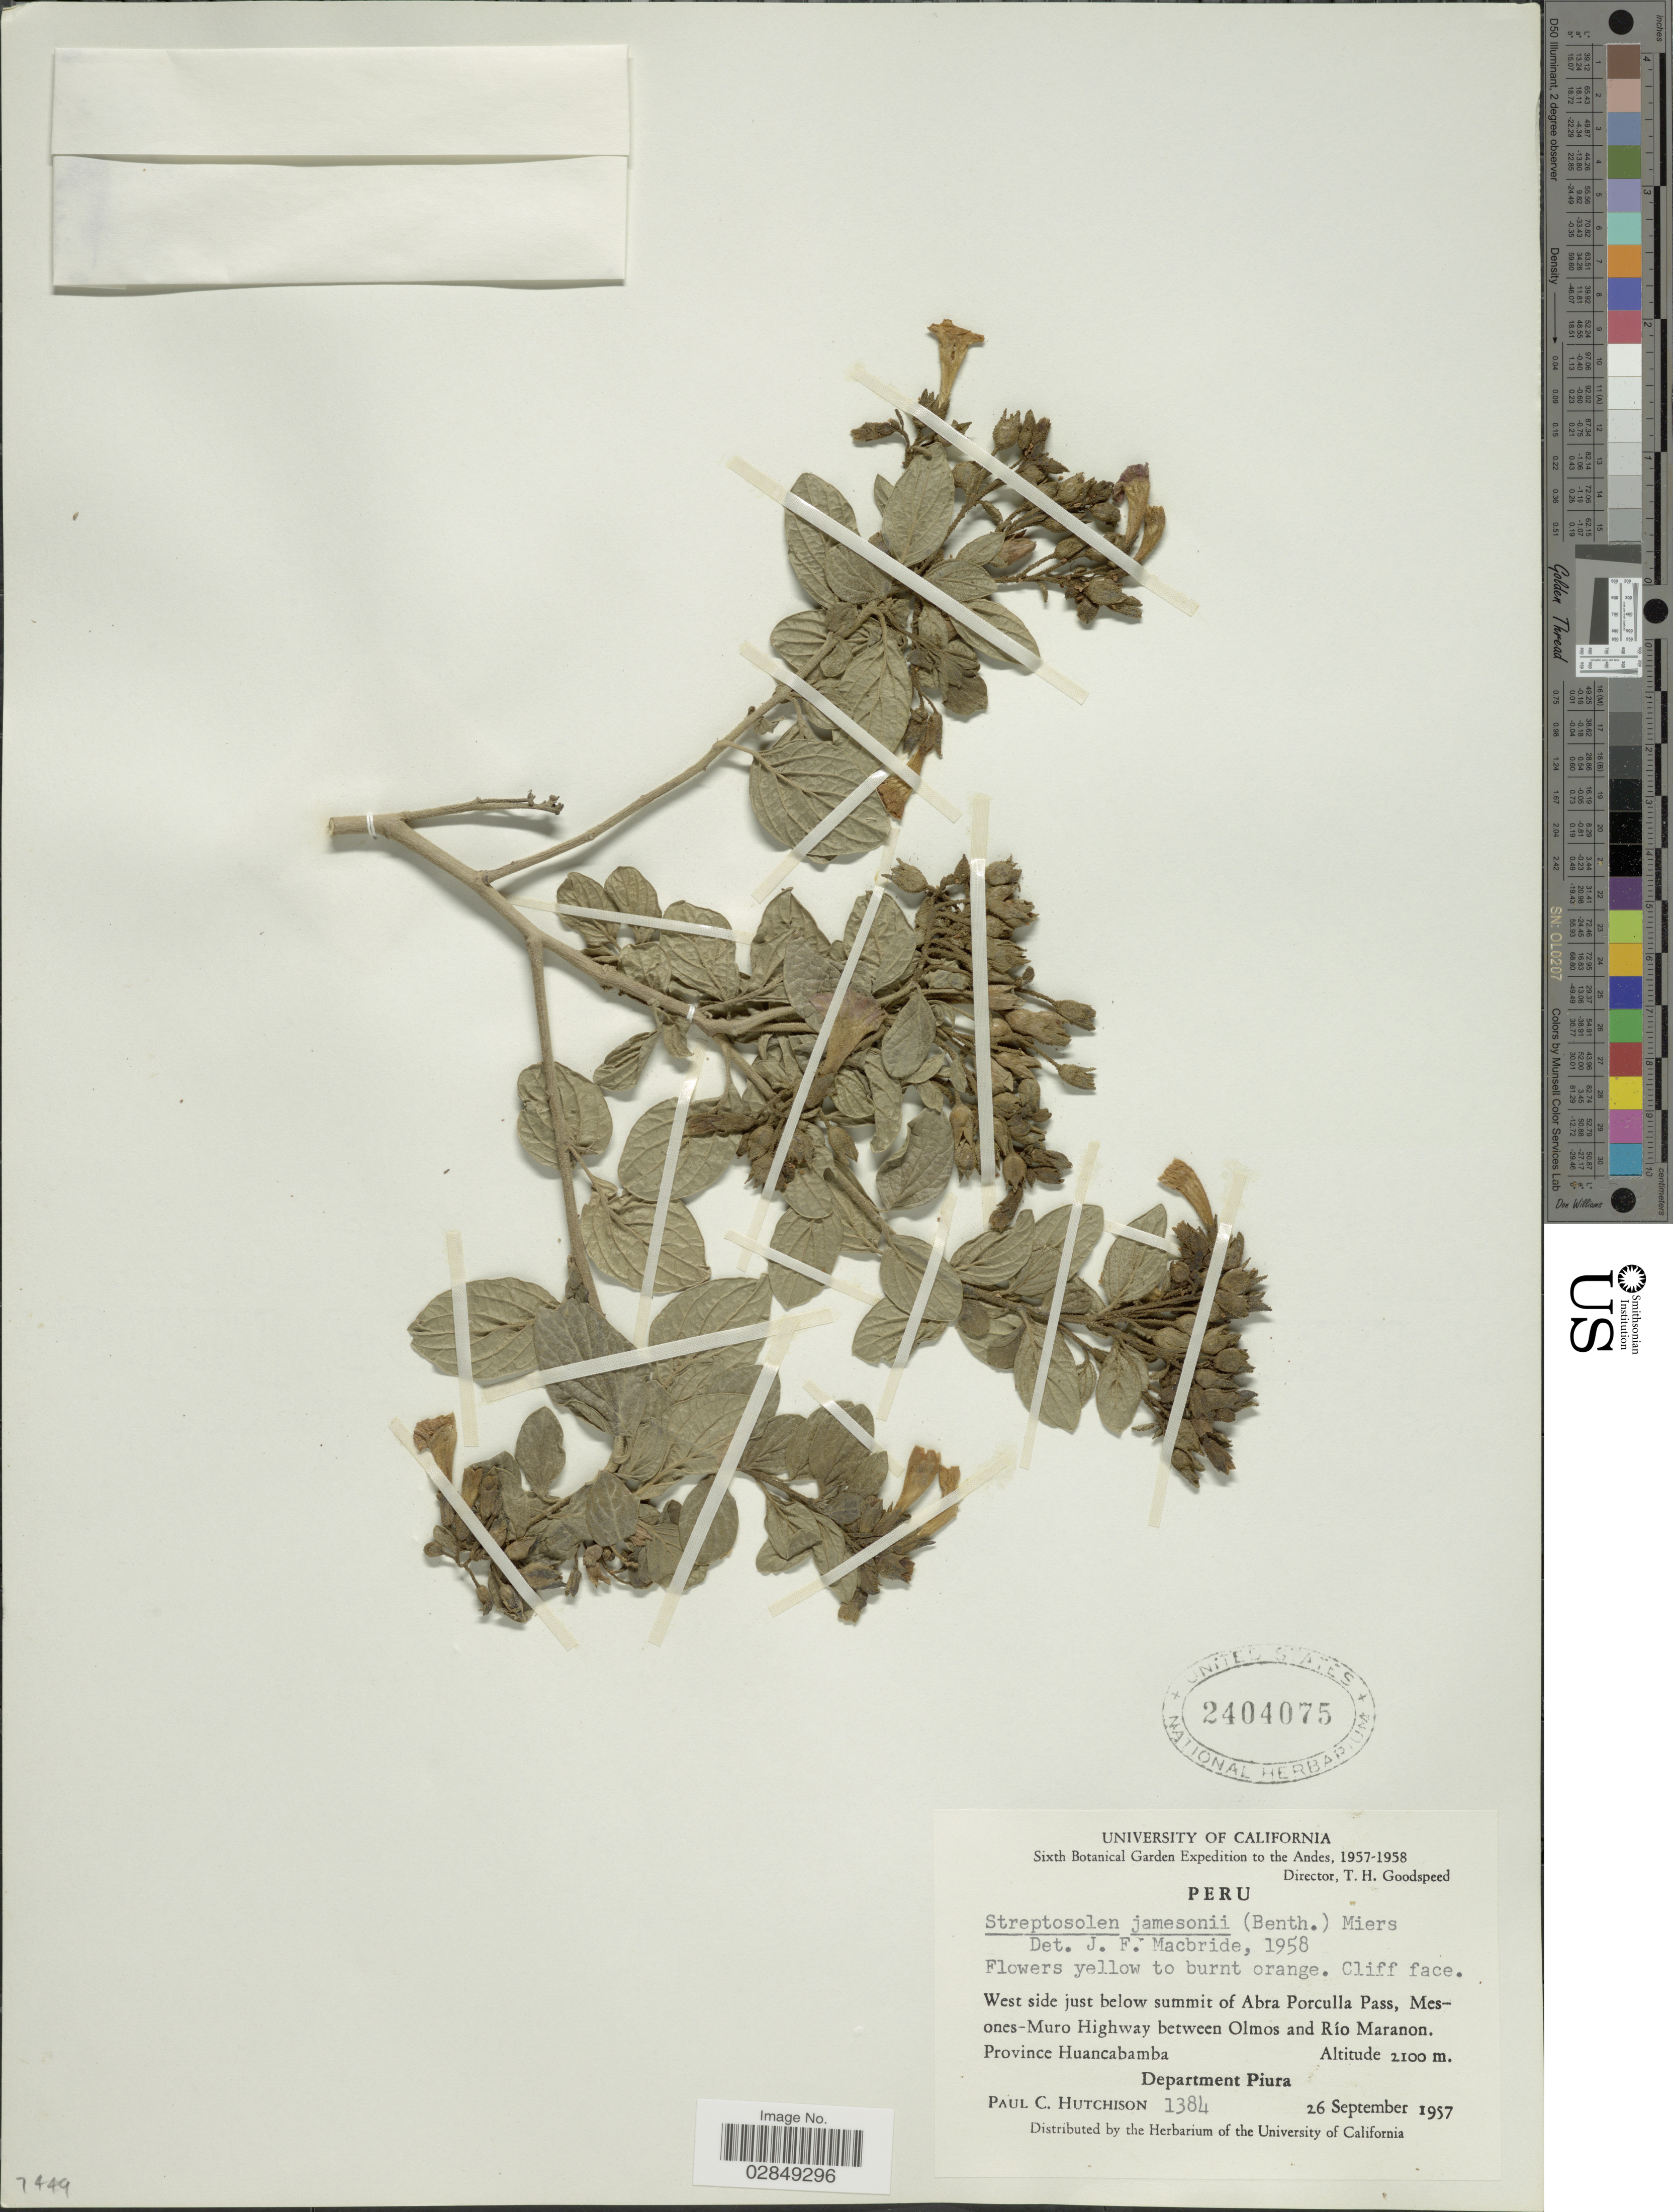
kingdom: Plantae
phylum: Tracheophyta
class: Magnoliopsida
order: Solanales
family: Solanaceae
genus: Streptosolen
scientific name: Streptosolen jamesonii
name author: (Benth.) Miers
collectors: P. C. Hutchison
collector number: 1384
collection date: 1957-09-26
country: Peru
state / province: Piura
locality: West side just below summit of Abra Porculla Pass, Mesones-Muro Highway between Olmos and Río Maranon. Province Huancabamba. Department Piura.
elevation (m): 2100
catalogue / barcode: US 2404075